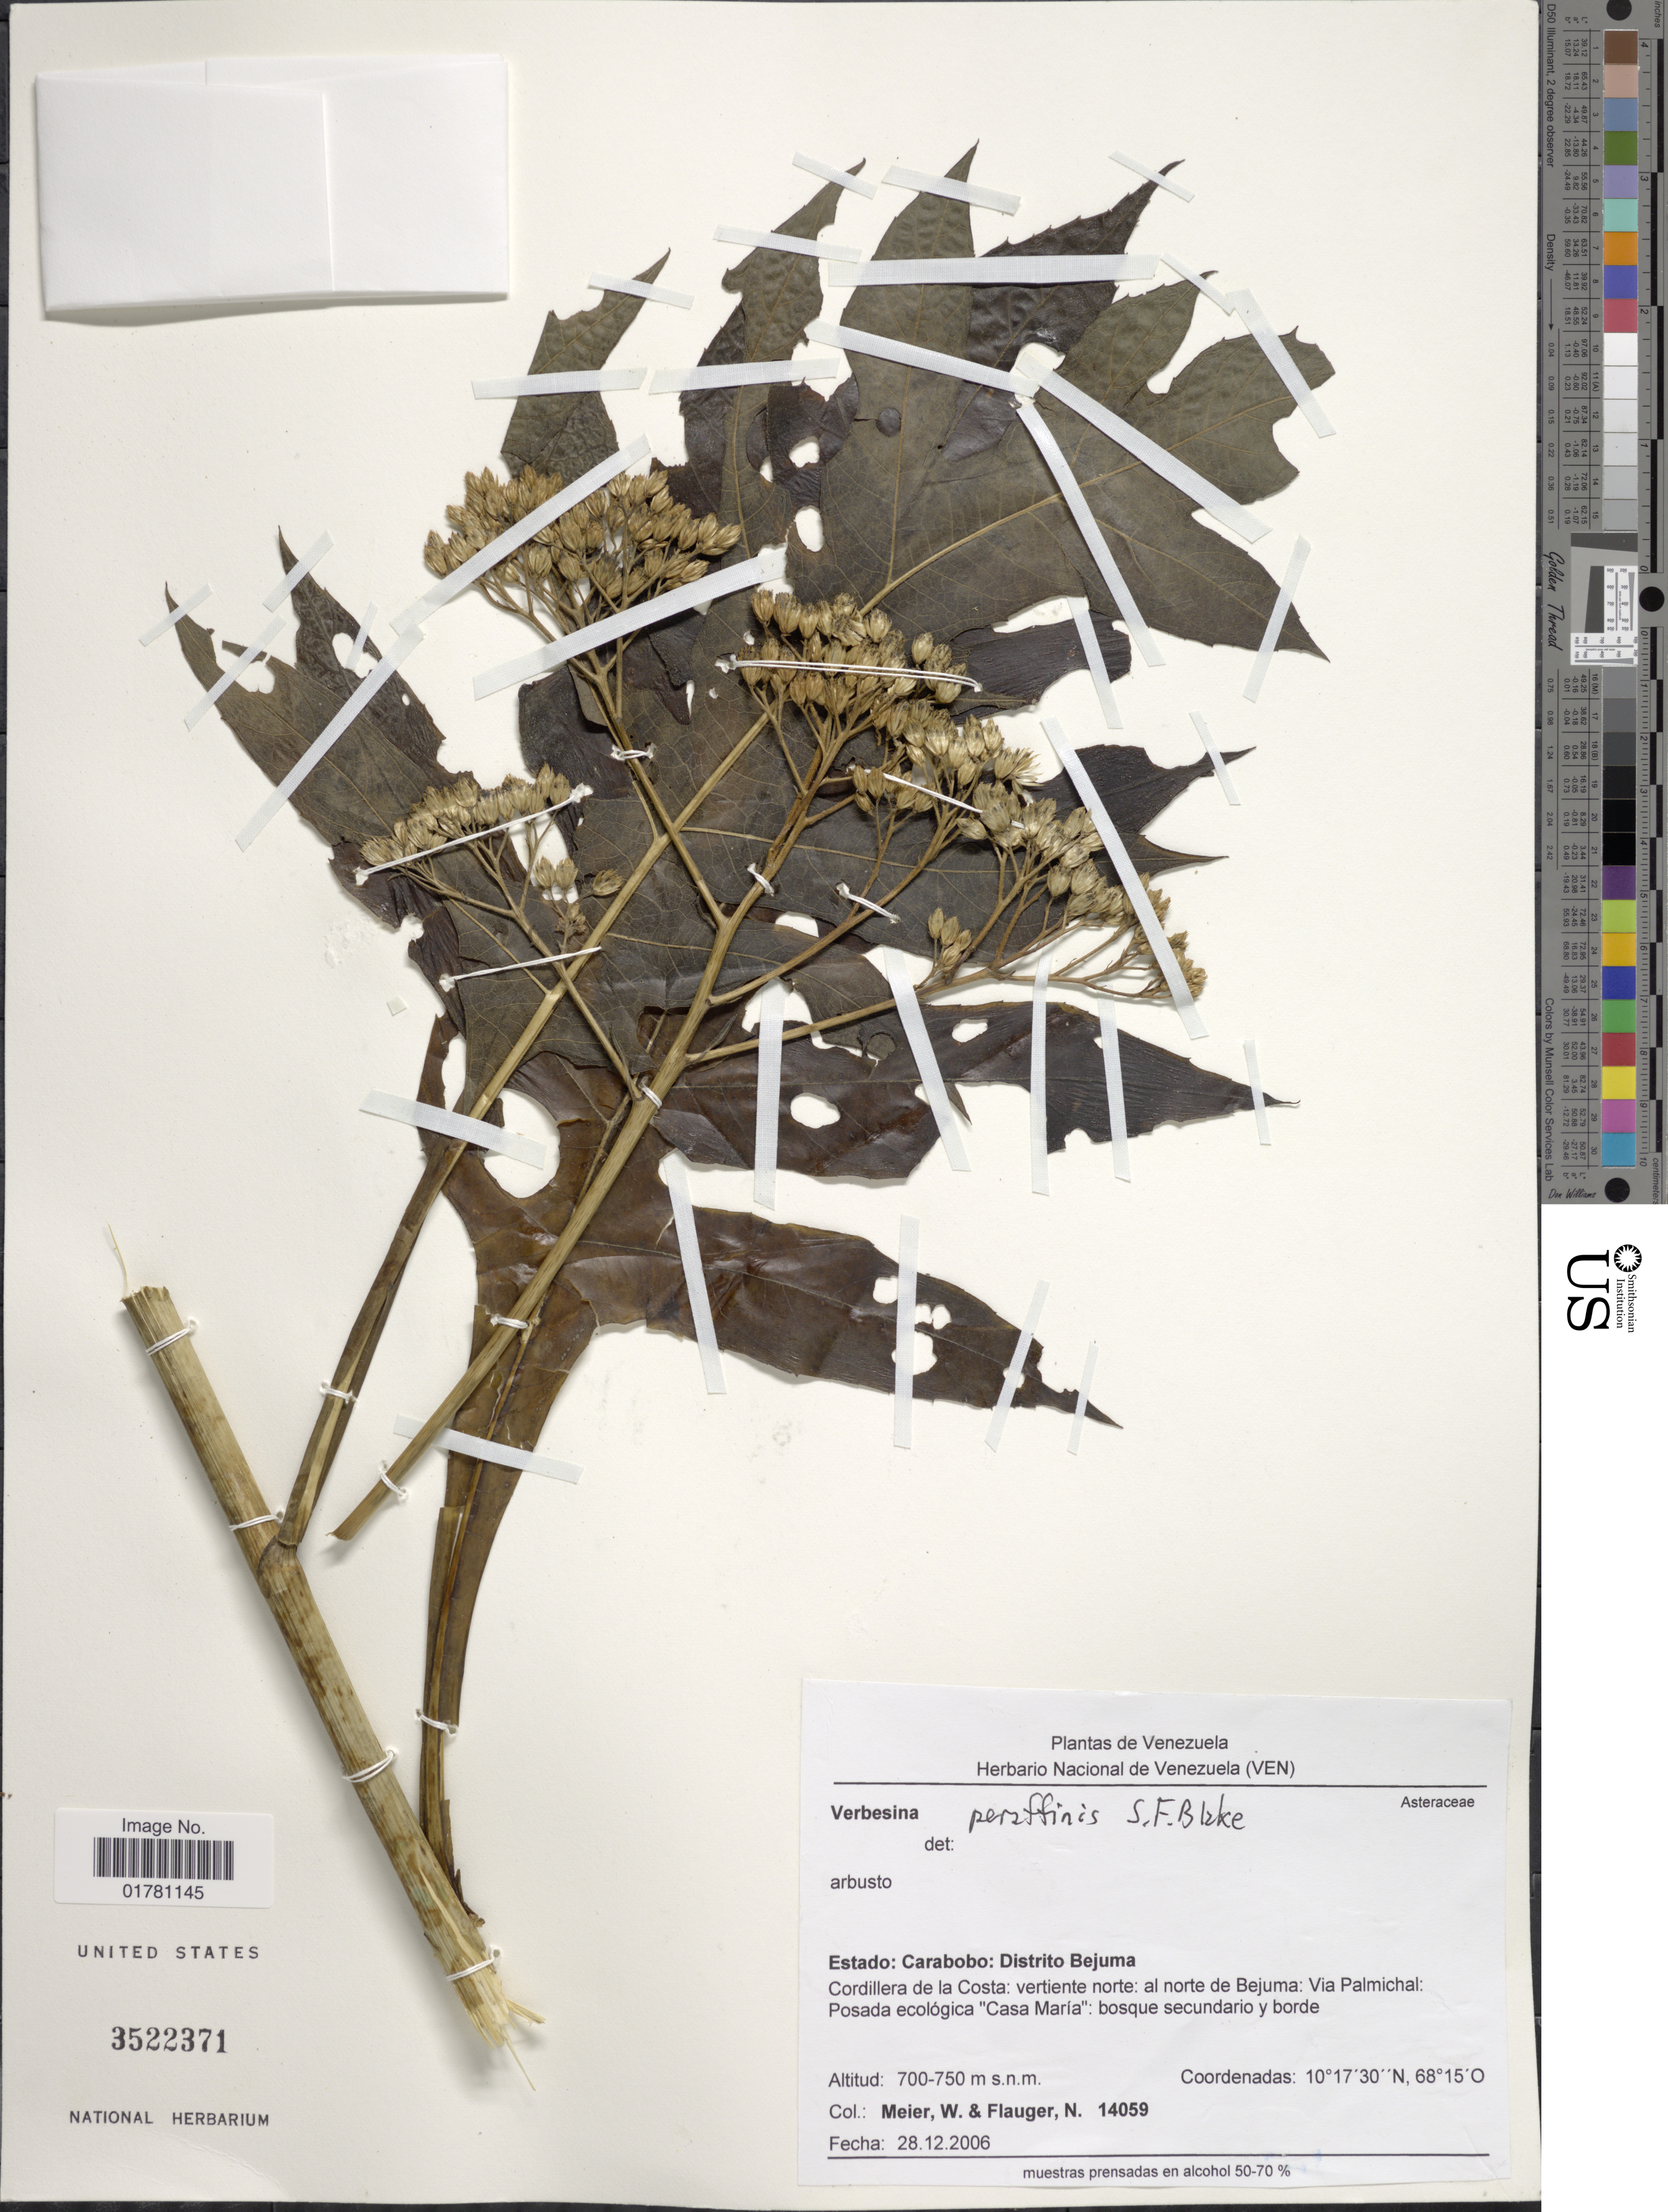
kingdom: Plantae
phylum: Tracheophyta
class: Magnoliopsida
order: Asterales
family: Asteraceae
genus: Verbesina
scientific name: Verbesina peraffinis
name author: S.F. Blake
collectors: W. Meier & N. Flauger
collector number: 14059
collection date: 2006-12-28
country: Venezuela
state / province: Carabobo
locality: Distrito Bejuma, Cordillera de la Costa: vertiente norte: al norte de Bejuma: Via Palmichal: Posada ecológica 'Casa Maria': bosque secundario y borde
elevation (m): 700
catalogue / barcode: US 3522371